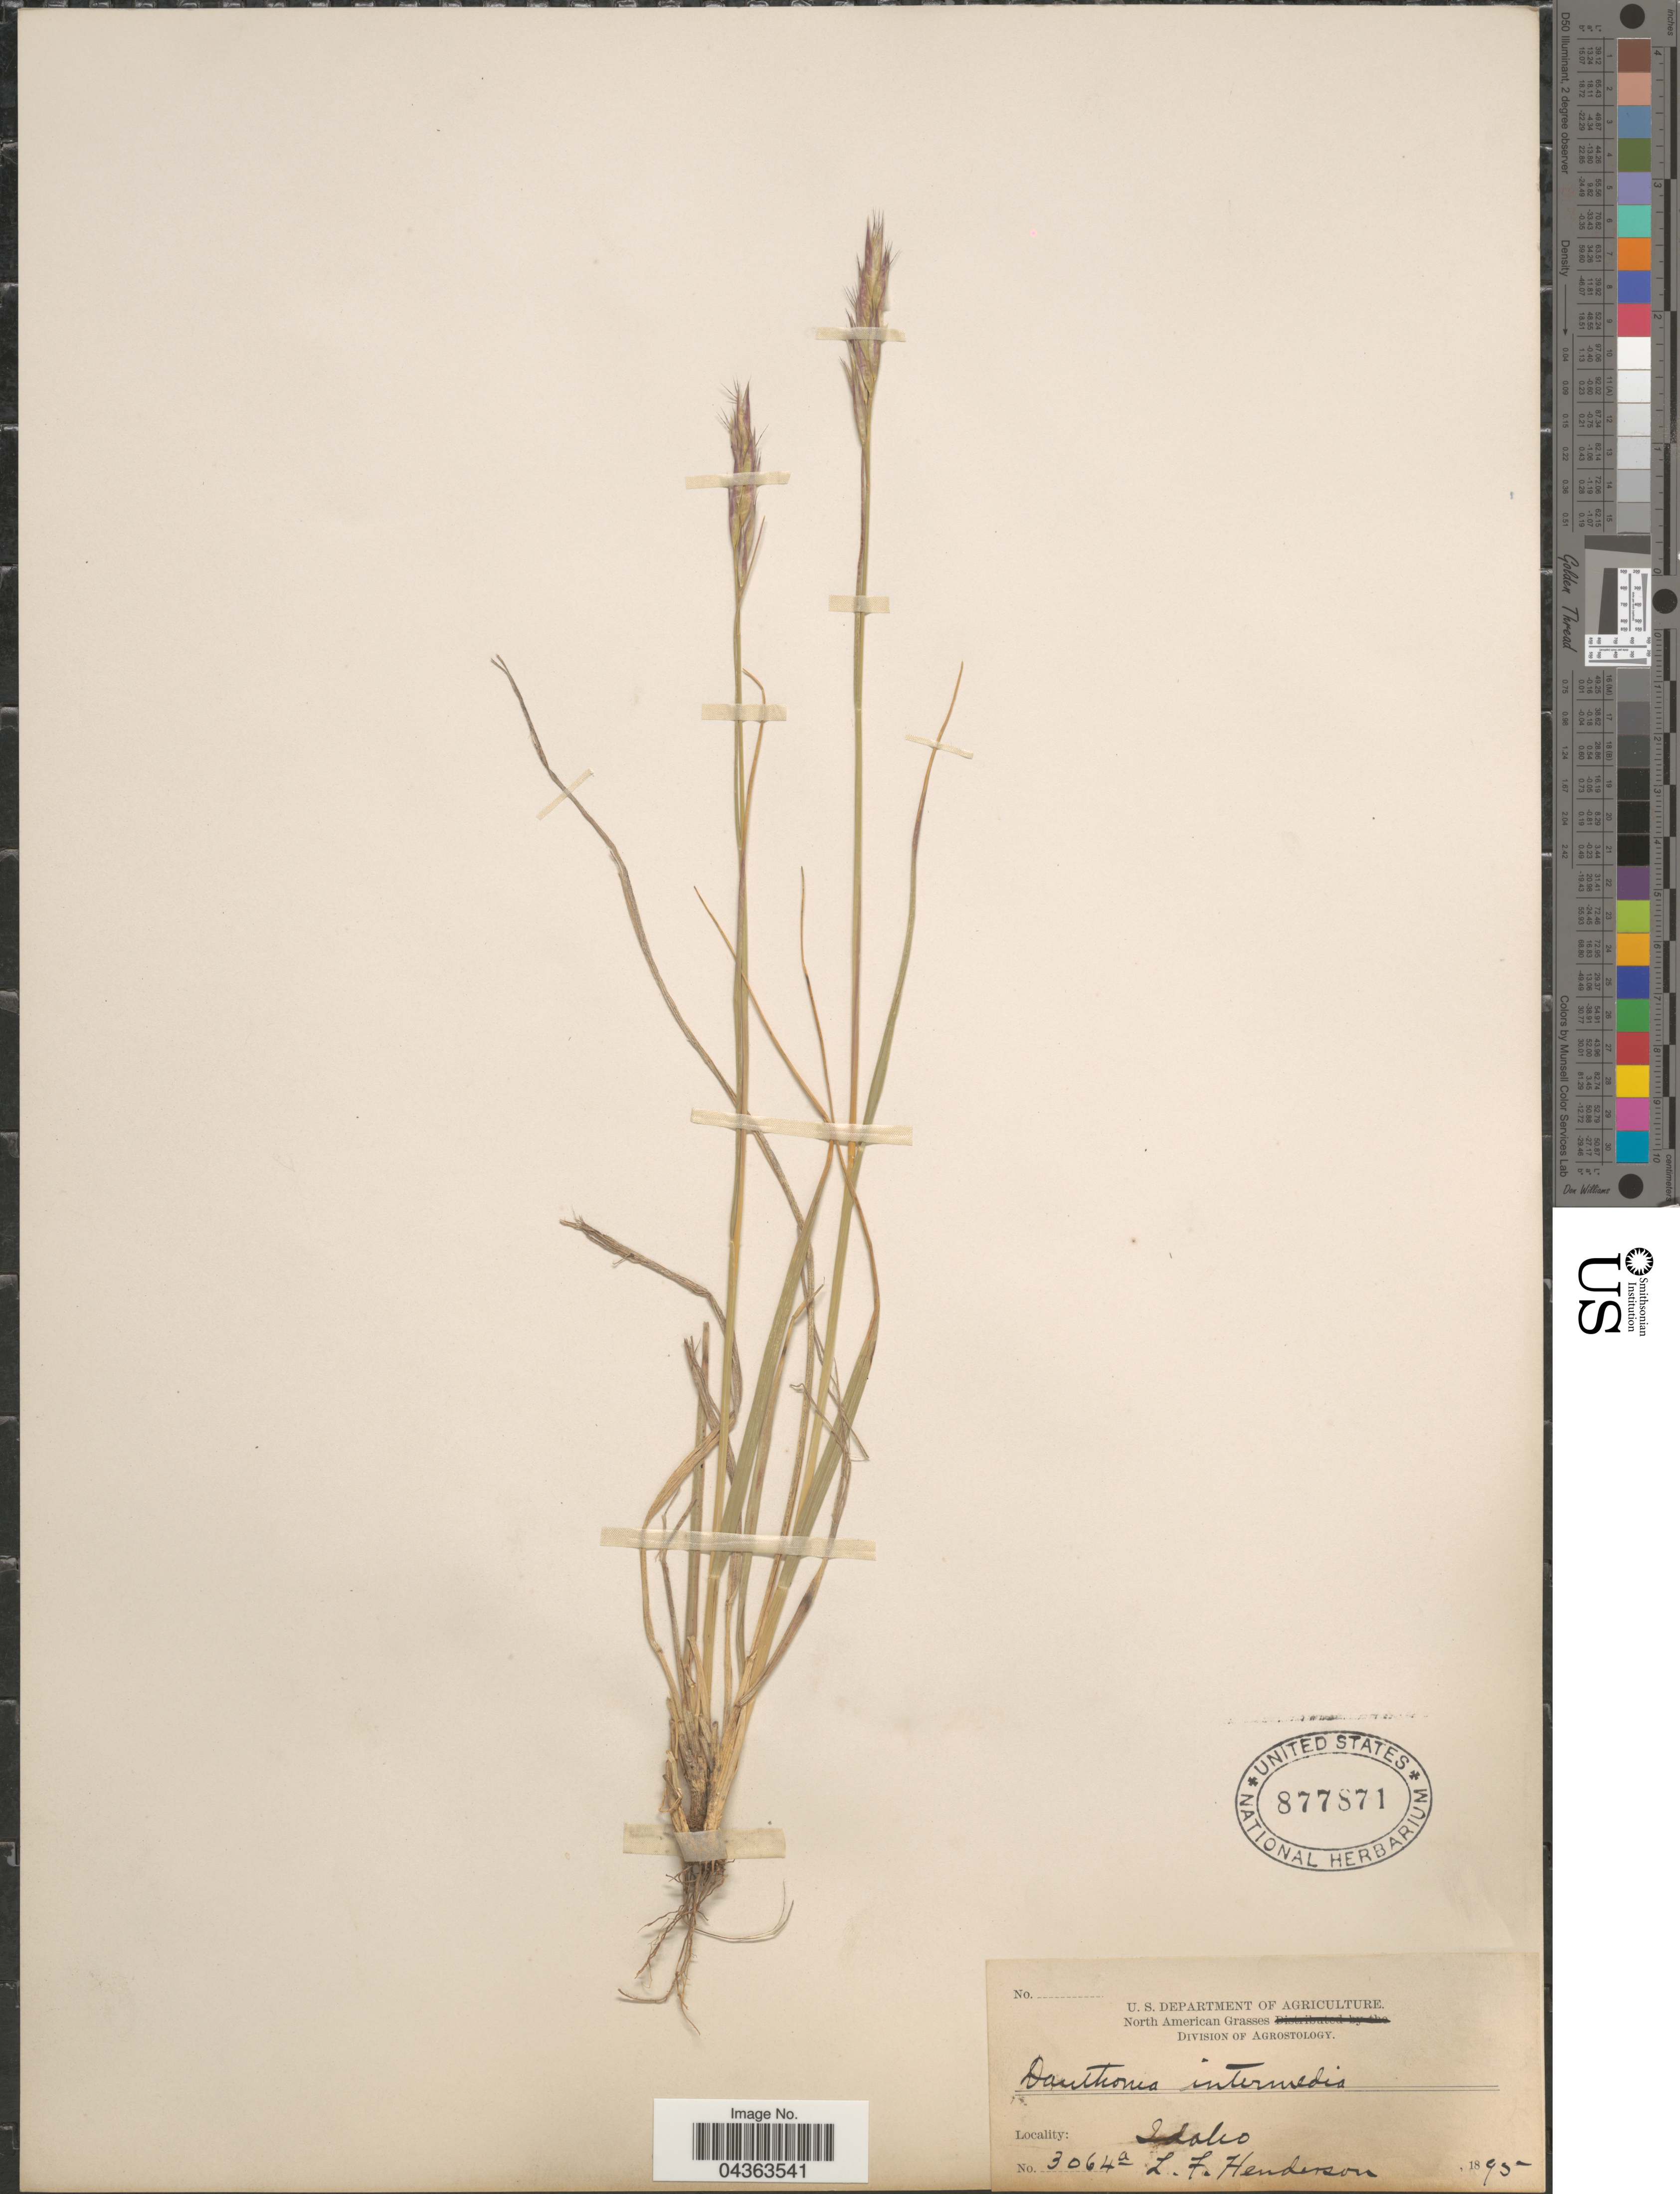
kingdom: Plantae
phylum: Tracheophyta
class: Liliopsida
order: Poales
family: Poaceae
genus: Danthonia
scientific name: Danthonia intermedia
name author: Vasey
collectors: L. Henderson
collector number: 3064a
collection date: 1895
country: United States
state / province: Idaho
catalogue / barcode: US 877871